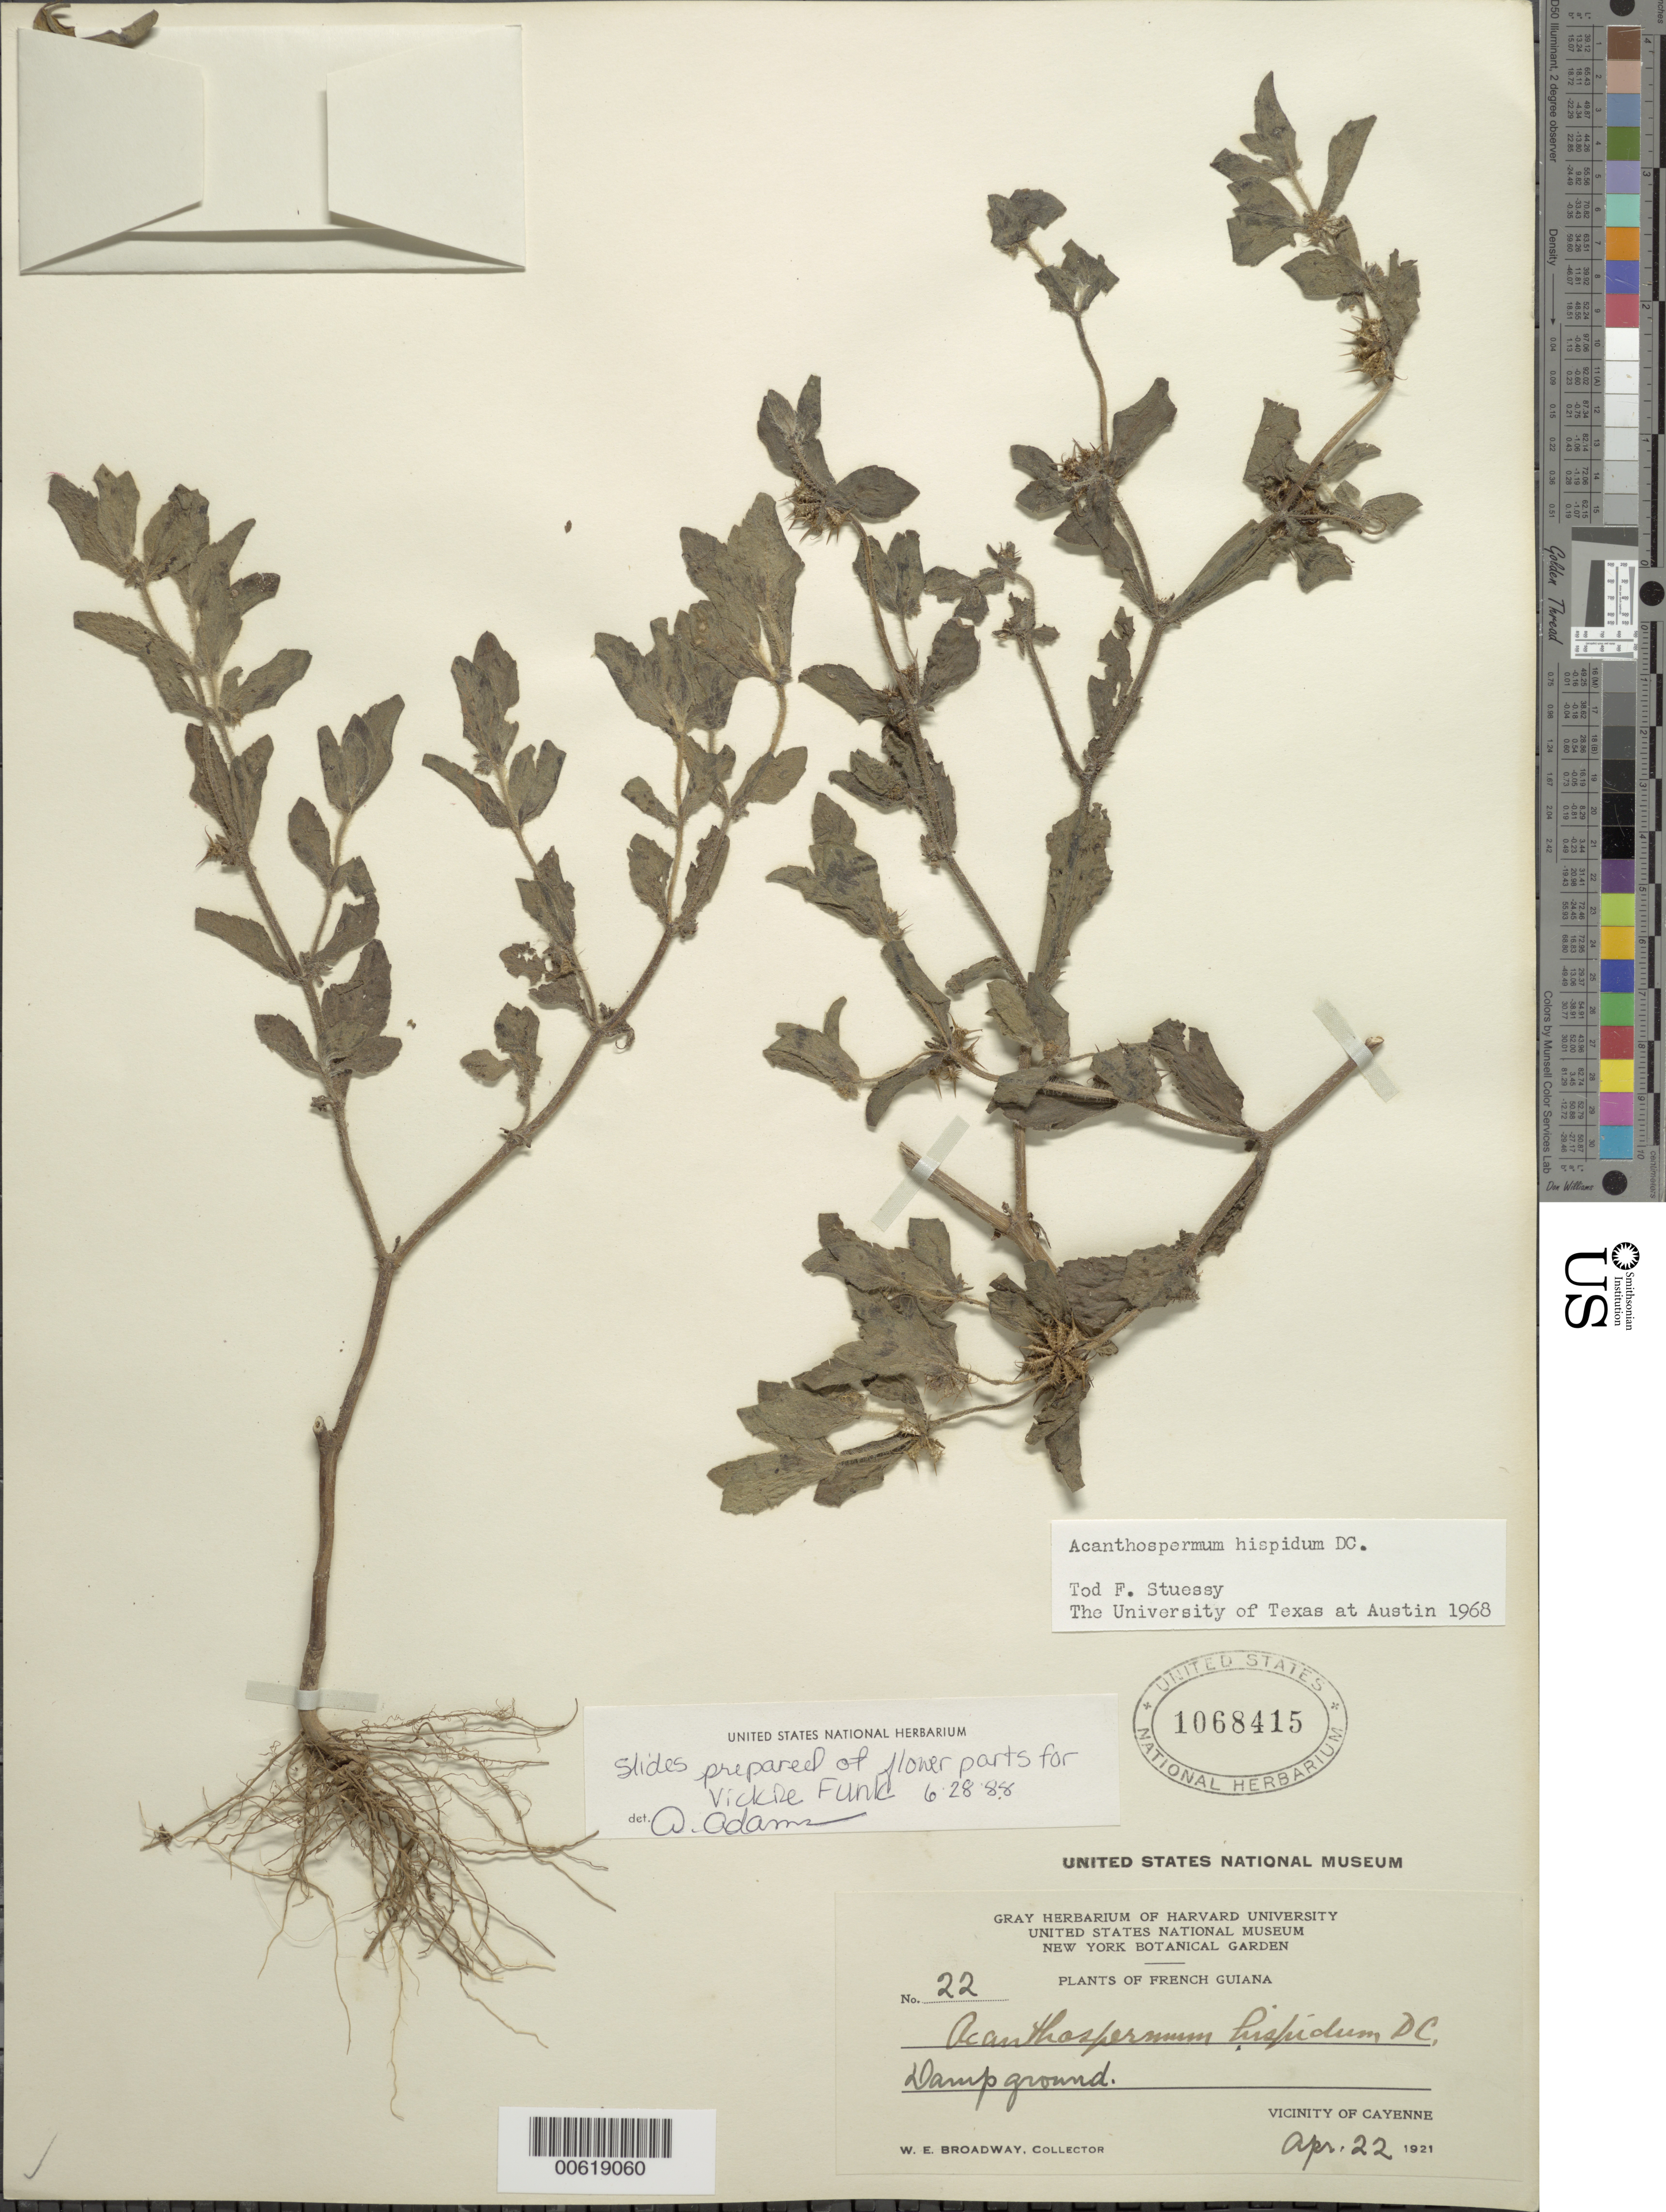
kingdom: Plantae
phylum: Tracheophyta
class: Magnoliopsida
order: Asterales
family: Asteraceae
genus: Acanthospermum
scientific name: Acanthospermum hispidum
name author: DC.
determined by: Stuessy, T. F.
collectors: W. E. Broadway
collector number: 22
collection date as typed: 22-Apr-21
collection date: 1921-04-22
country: French Guiana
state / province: Cayenne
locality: Cayenne, vic.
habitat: Damp ground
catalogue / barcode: US 1068415